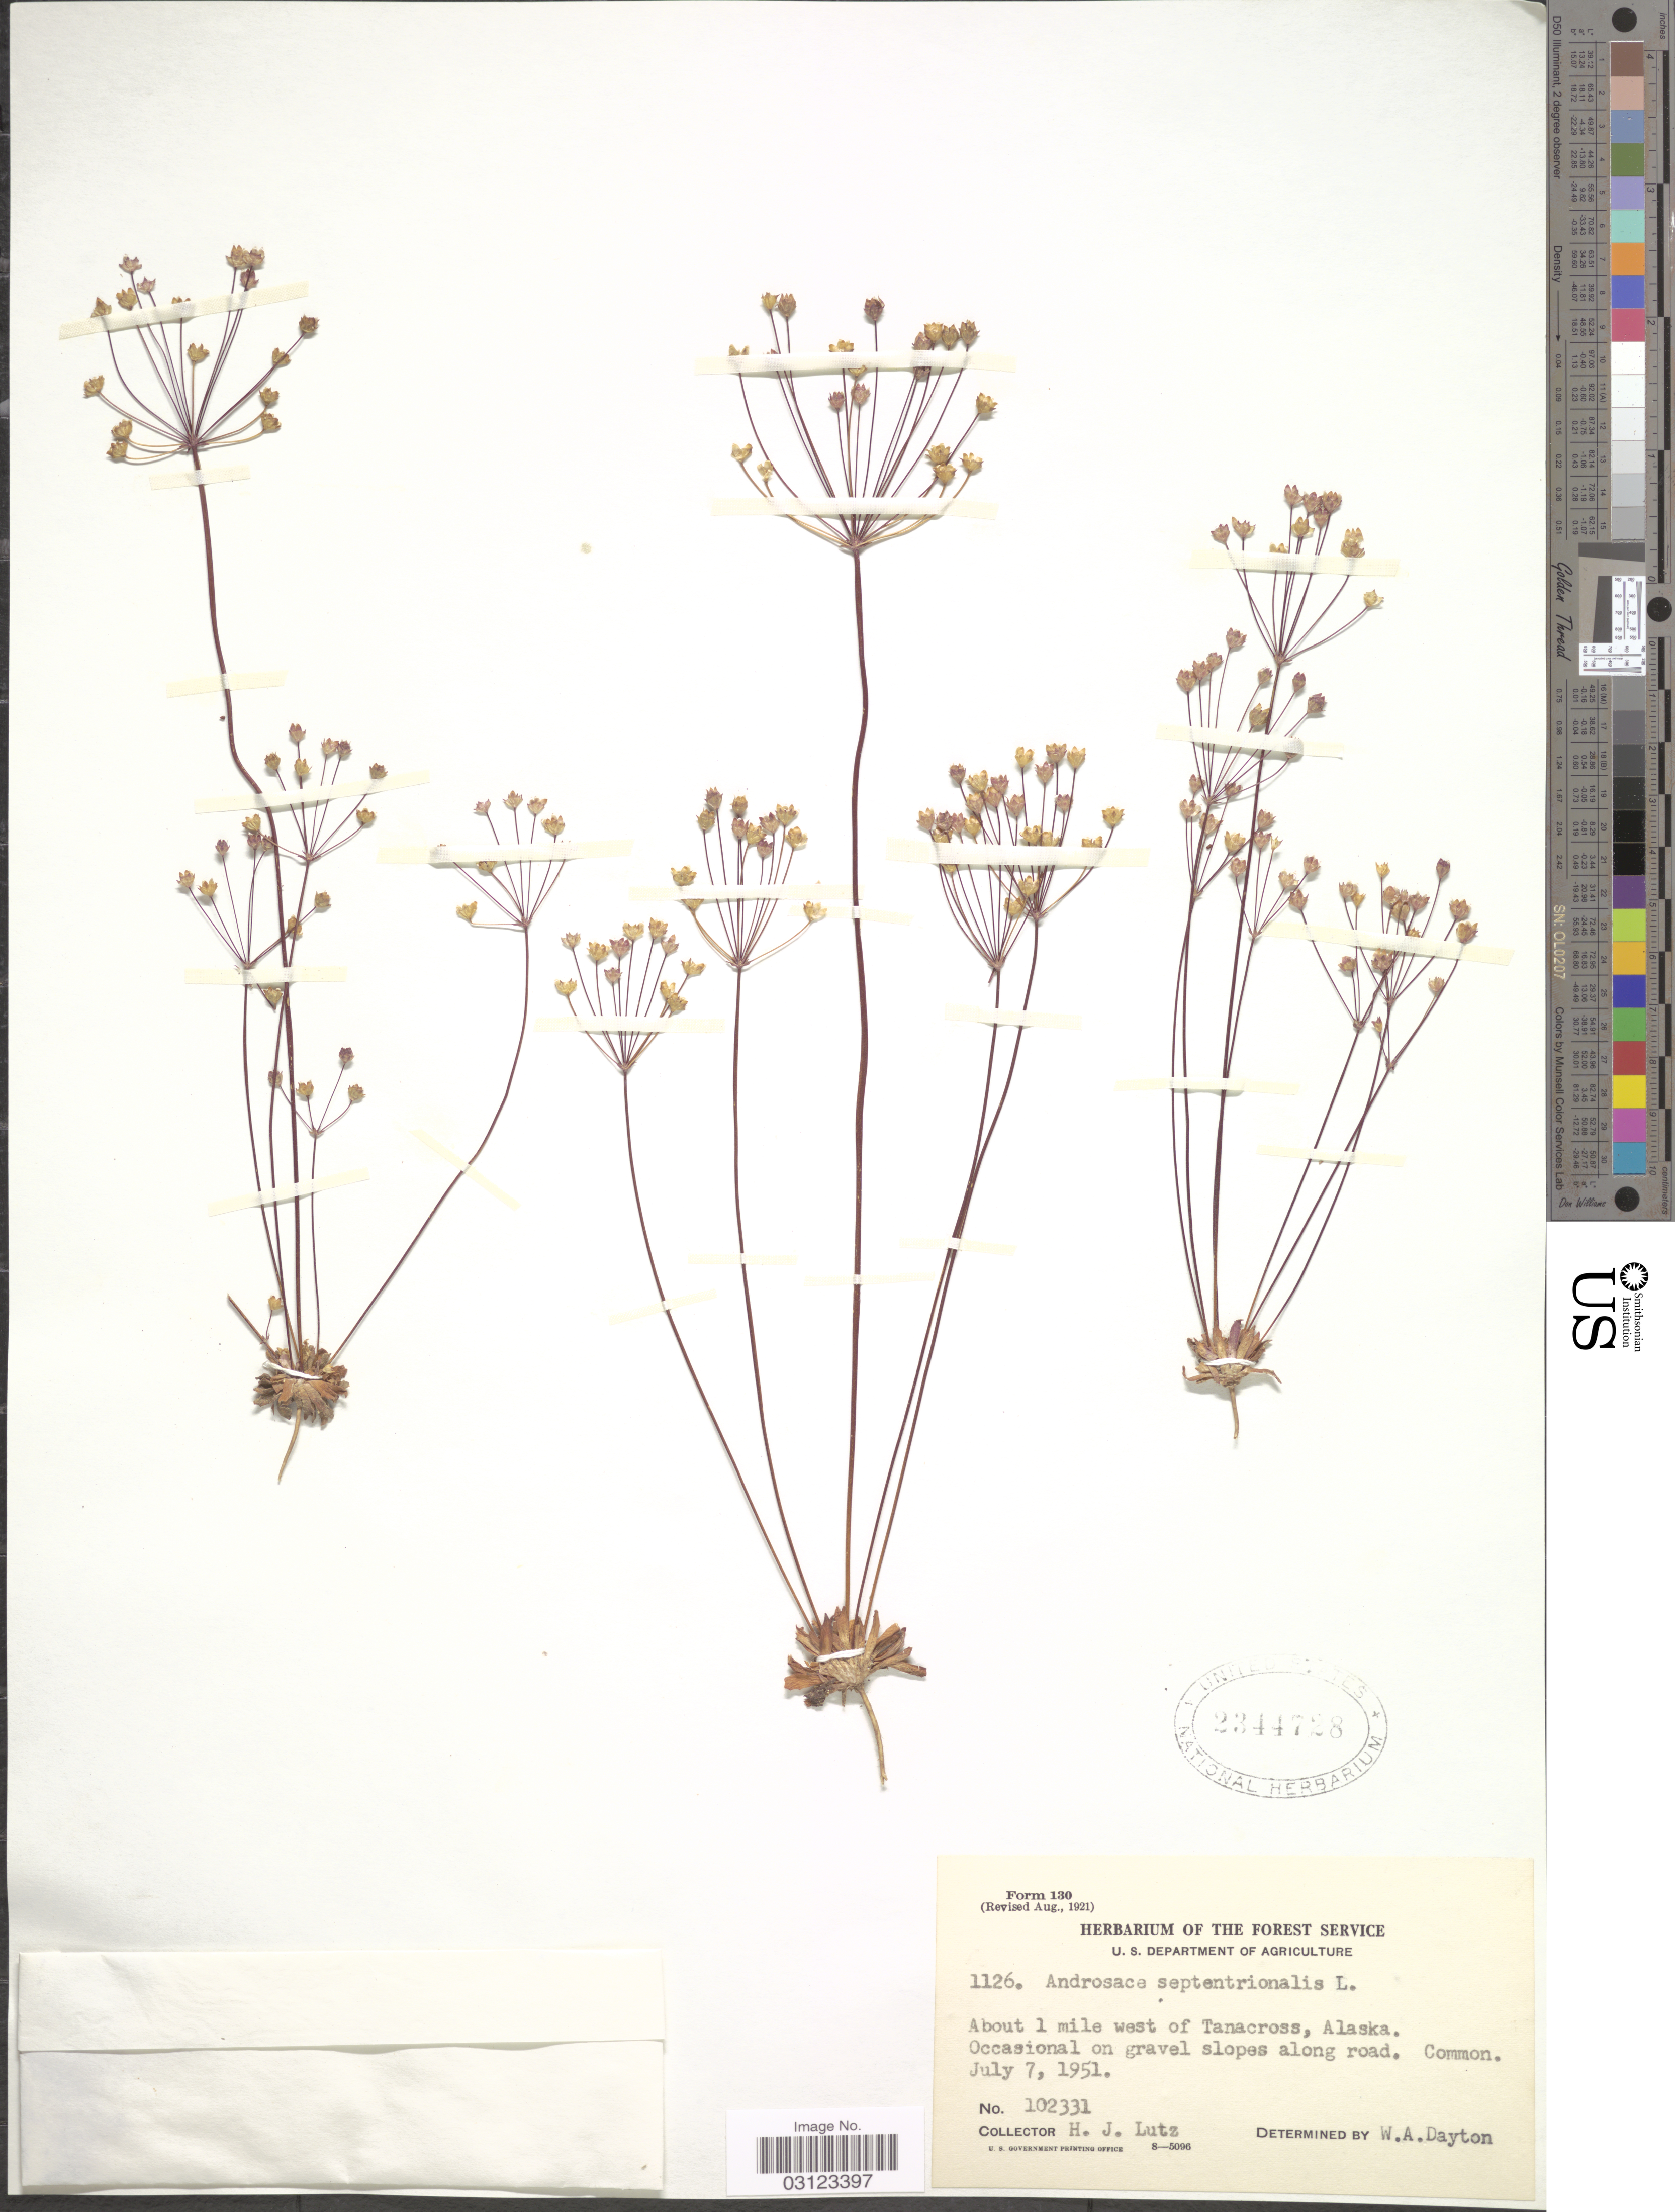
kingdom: Plantae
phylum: Tracheophyta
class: Magnoliopsida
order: Ericales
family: Primulaceae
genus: Androsace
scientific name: Androsace septentrionalis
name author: L.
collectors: H. J. Lutz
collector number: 102331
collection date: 1951-07-07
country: United States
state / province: Alaska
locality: About 1 mile west of Tanacross.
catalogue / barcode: US 2344728